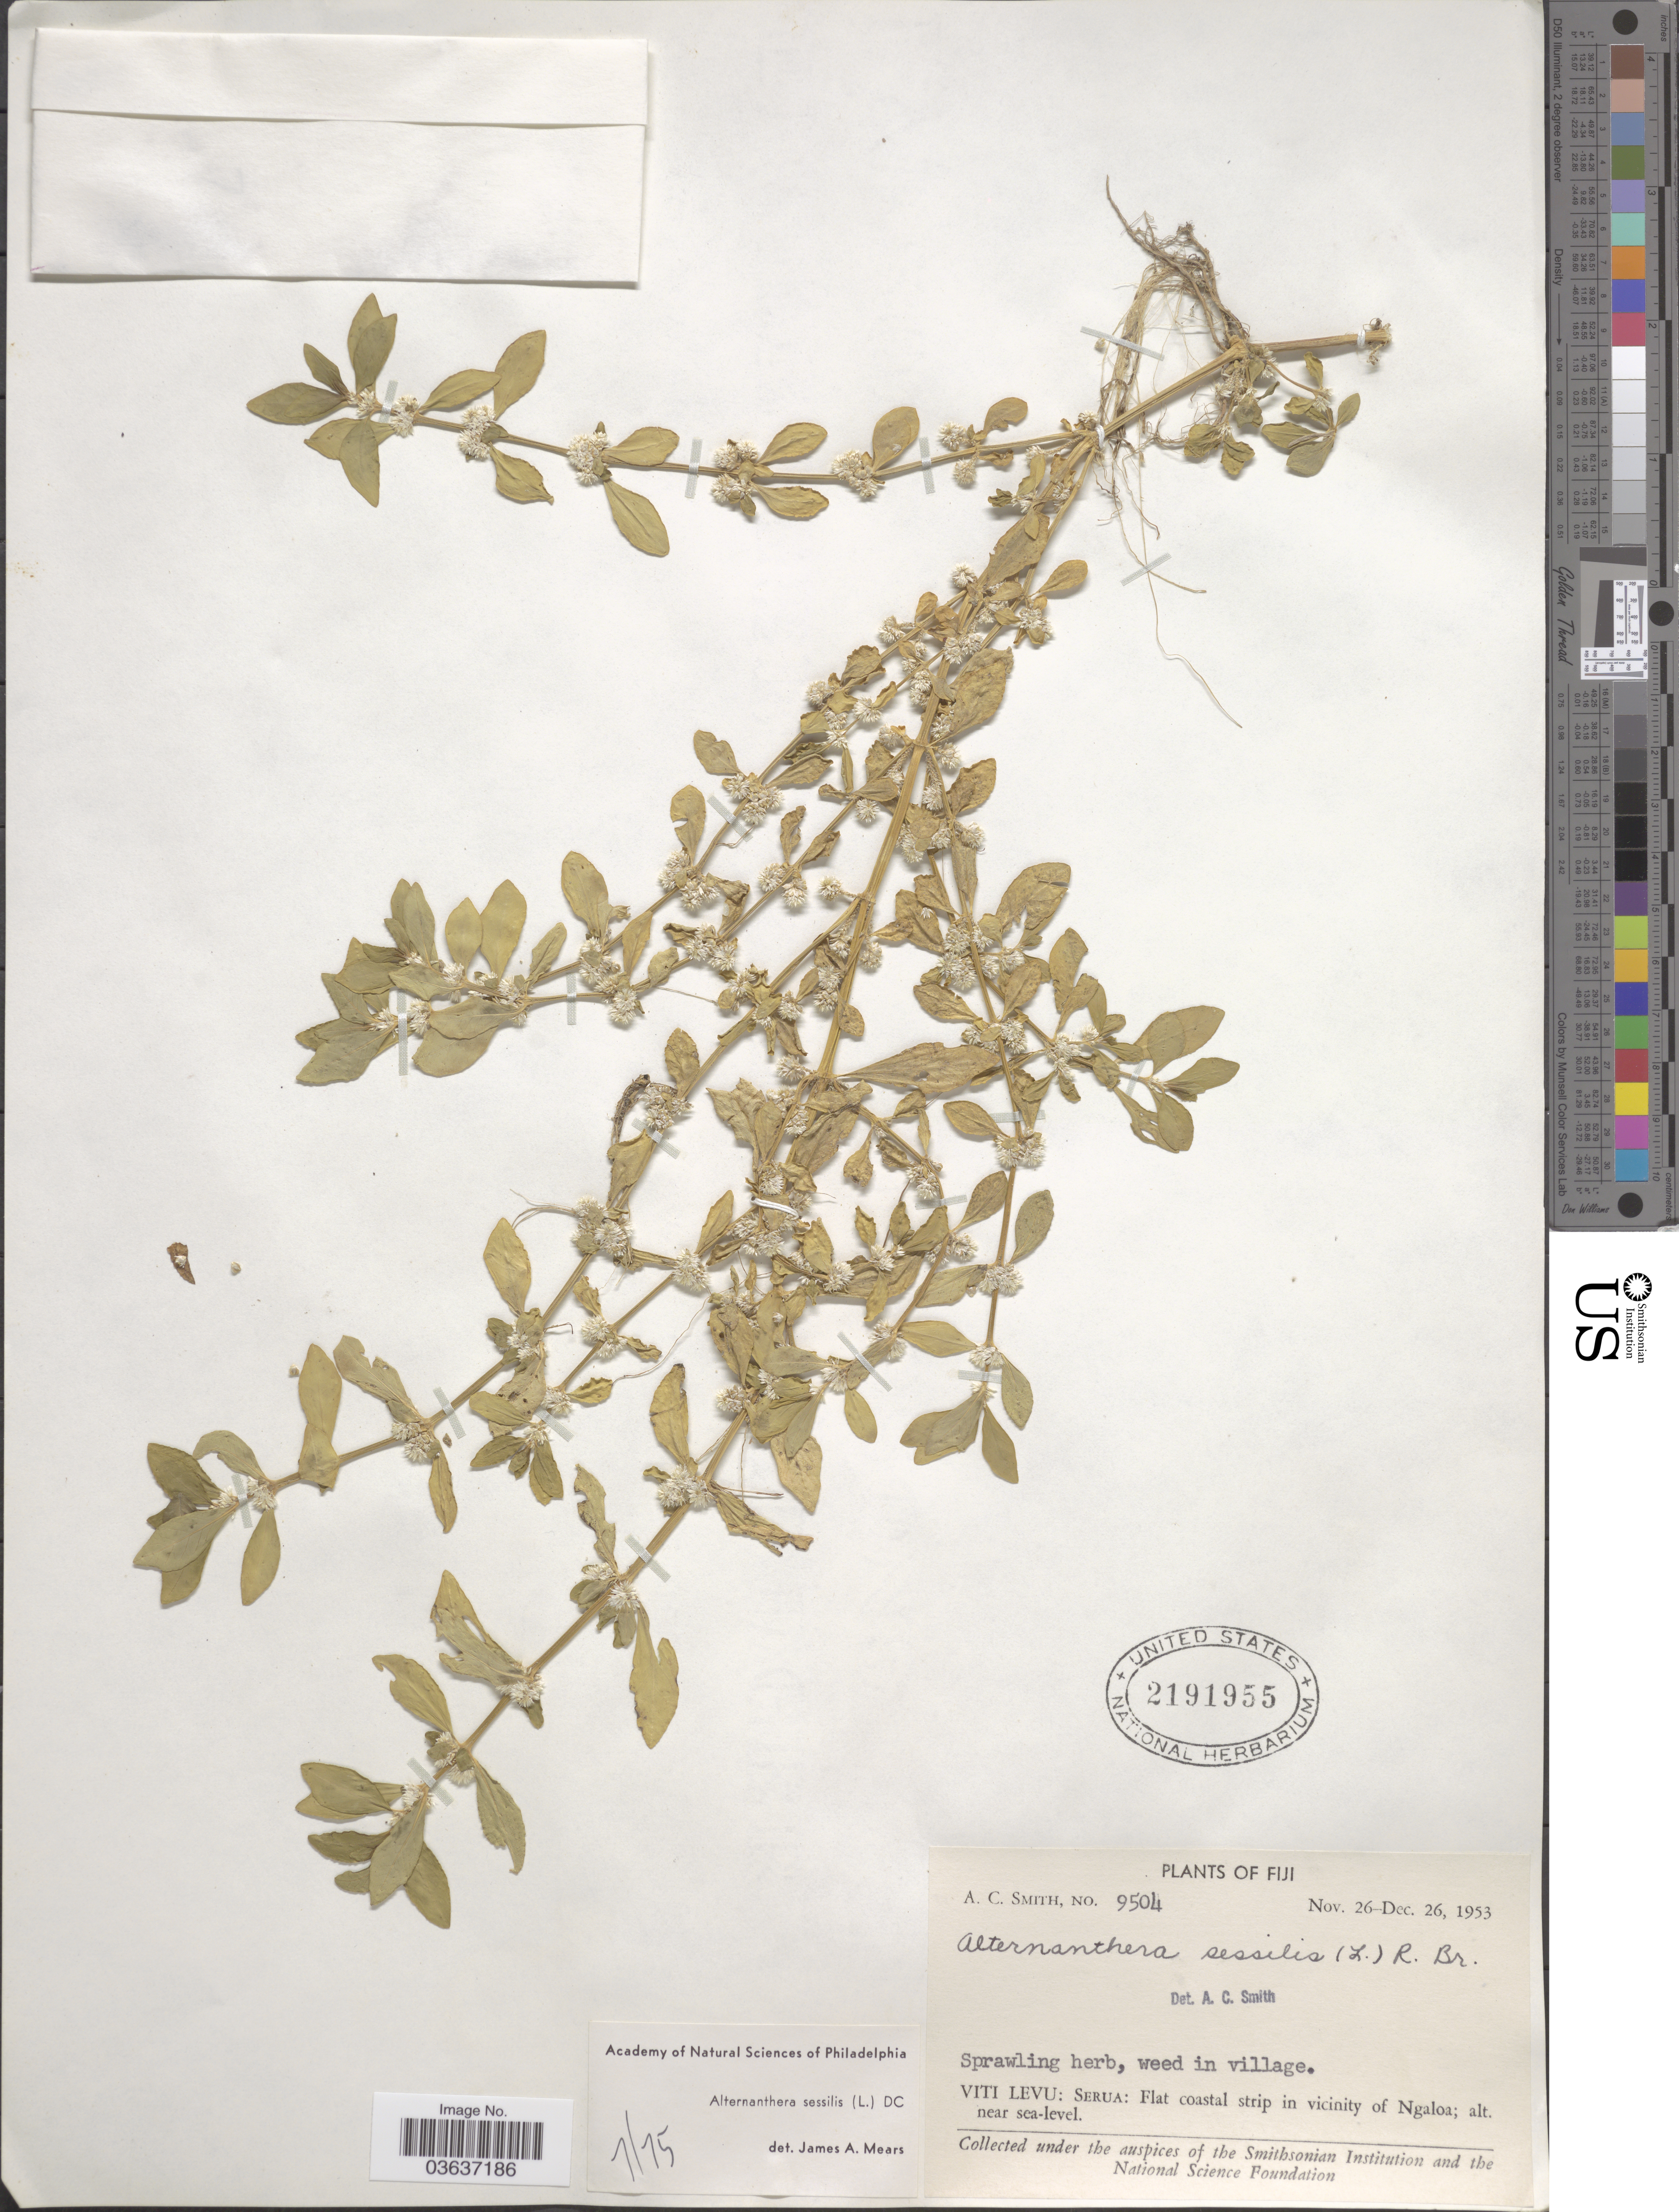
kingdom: Plantae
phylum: Tracheophyta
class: Magnoliopsida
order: Caryophyllales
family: Amaranthaceae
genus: Alternanthera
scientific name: Alternanthera sessilis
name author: (L.) DC.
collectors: A. C. Smith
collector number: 9504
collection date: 1953-11-26/1953-12-26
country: Fiji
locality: Viti Levu; Serua: Flat coastal strip in vicinity of Ngaloa.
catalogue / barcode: US 2191955